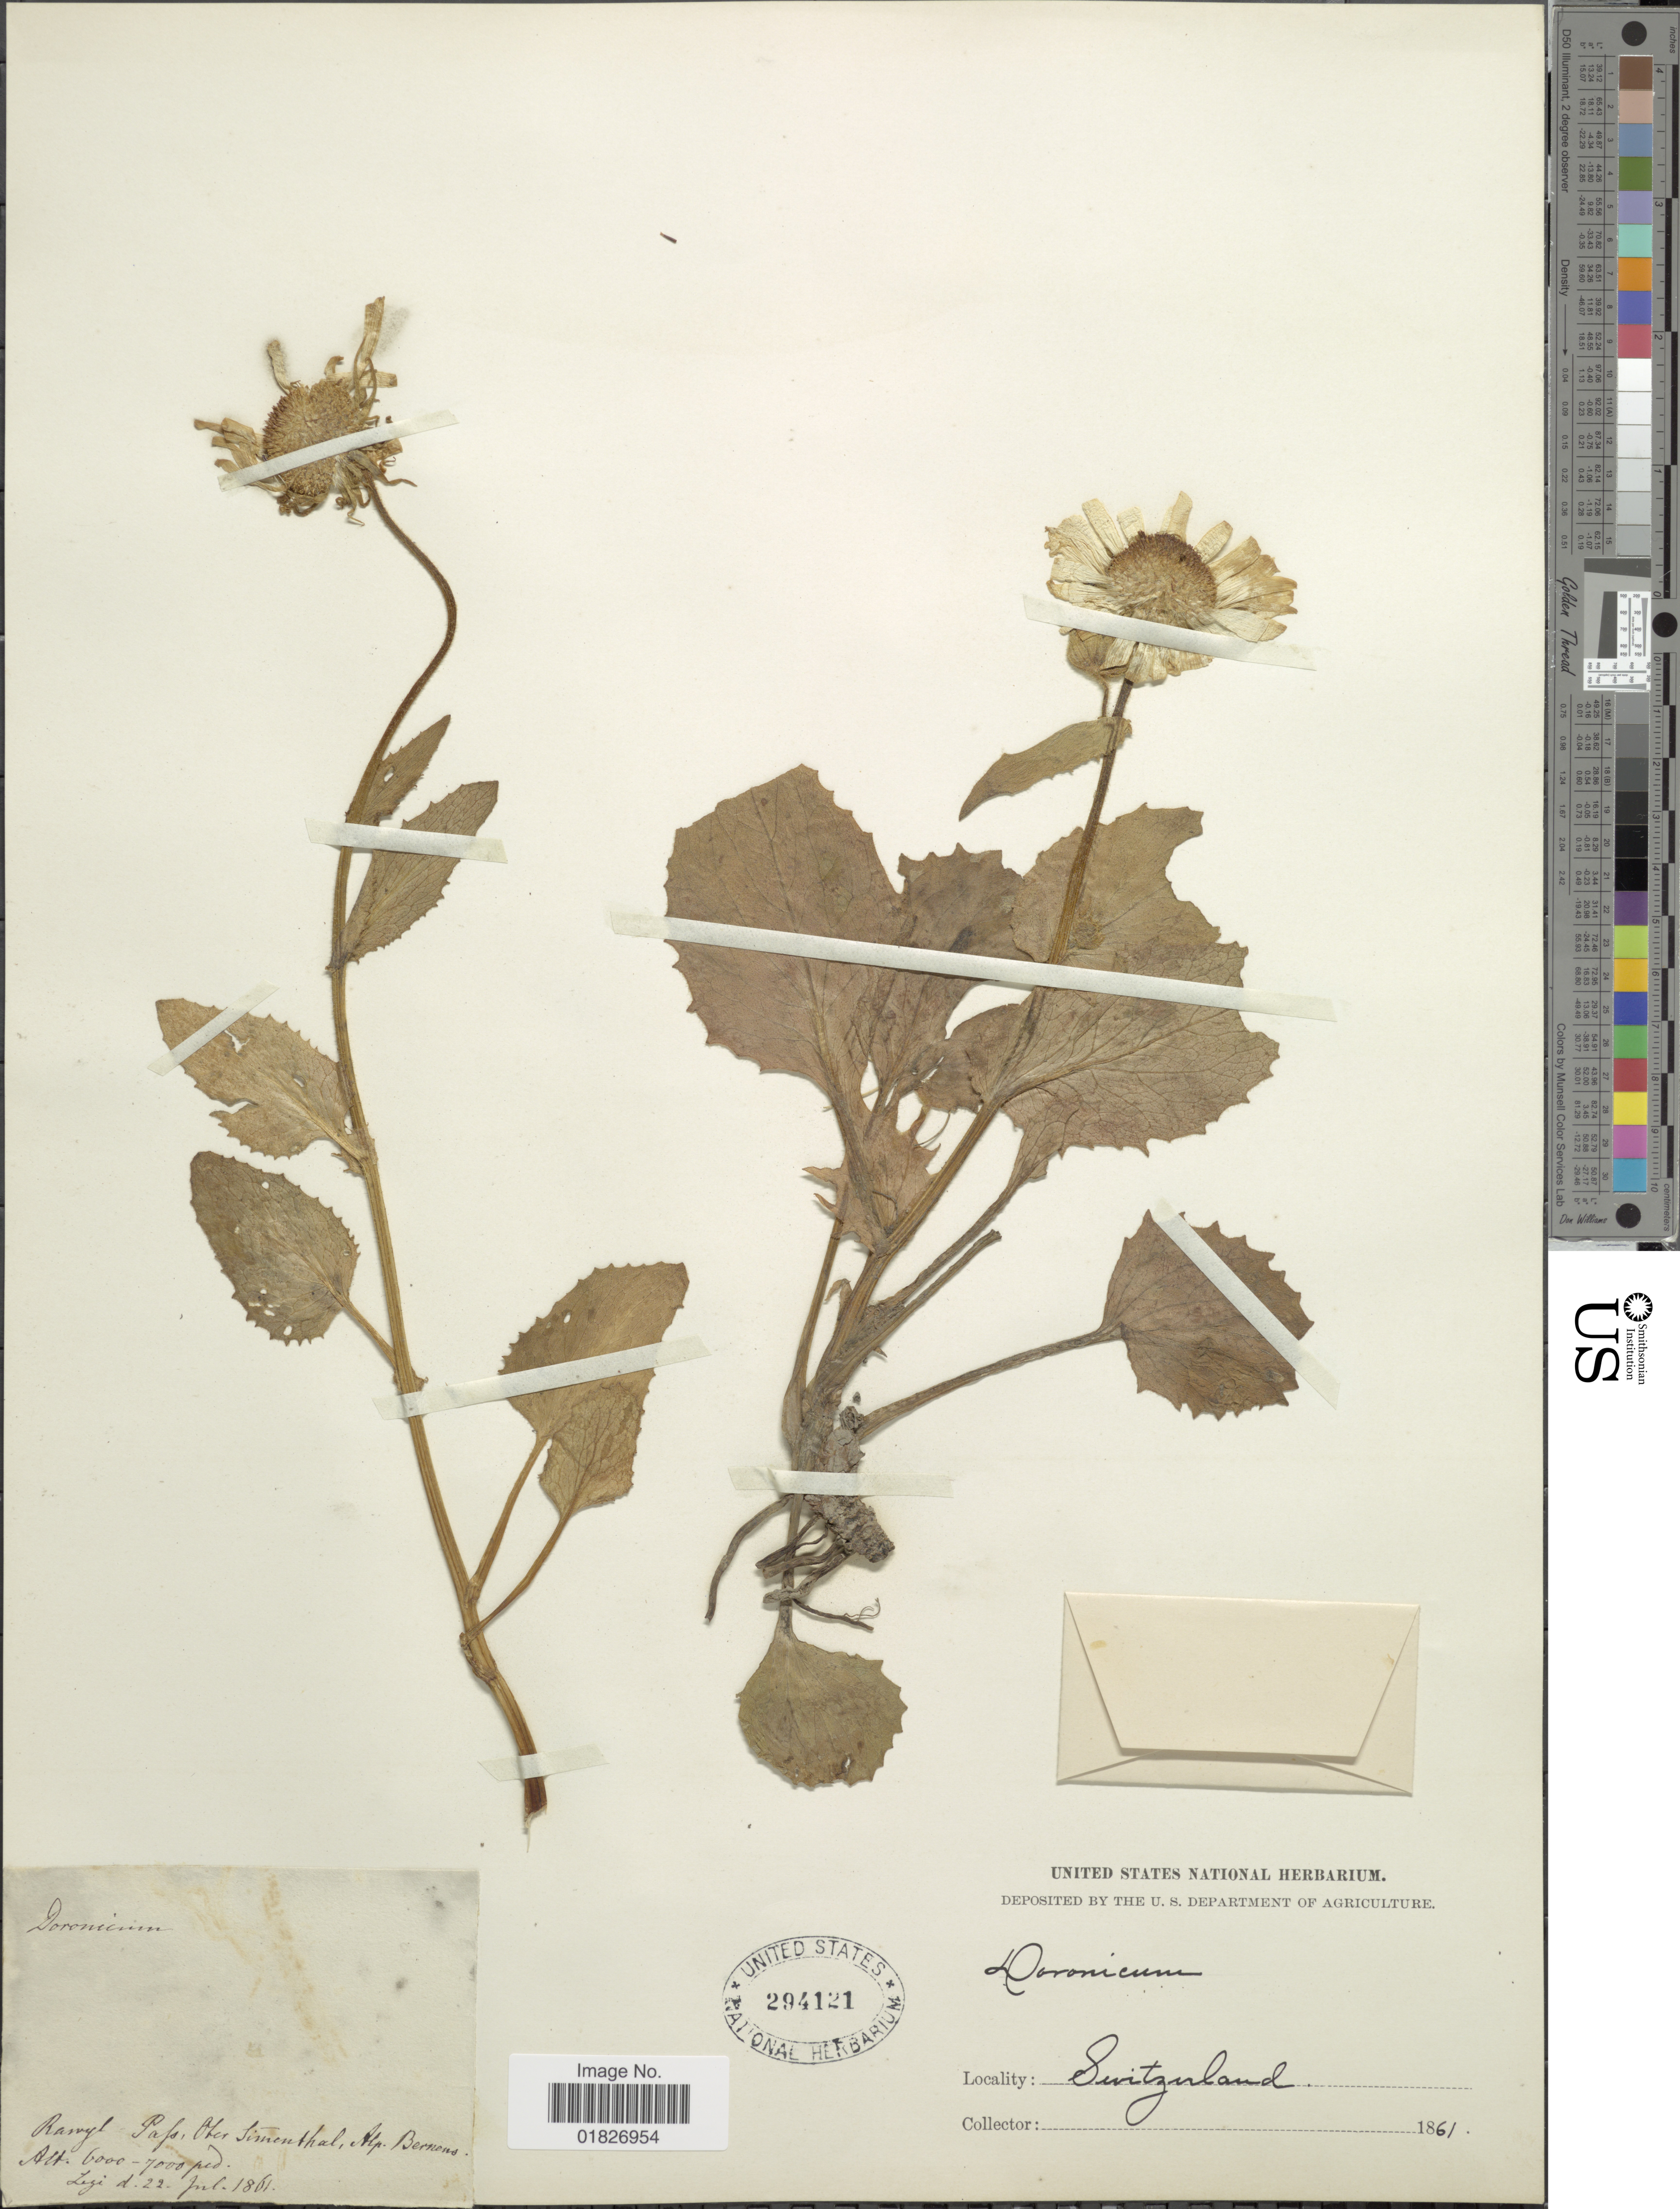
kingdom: Plantae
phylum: Tracheophyta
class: Magnoliopsida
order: Asterales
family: Asteraceae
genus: Doronicum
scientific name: Doronicum sp.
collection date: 1861-07-22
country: Switzerland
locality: Rasvyl Pafs, Ober Simenthal, Alp. Bernens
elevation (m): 1829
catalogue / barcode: US 294121